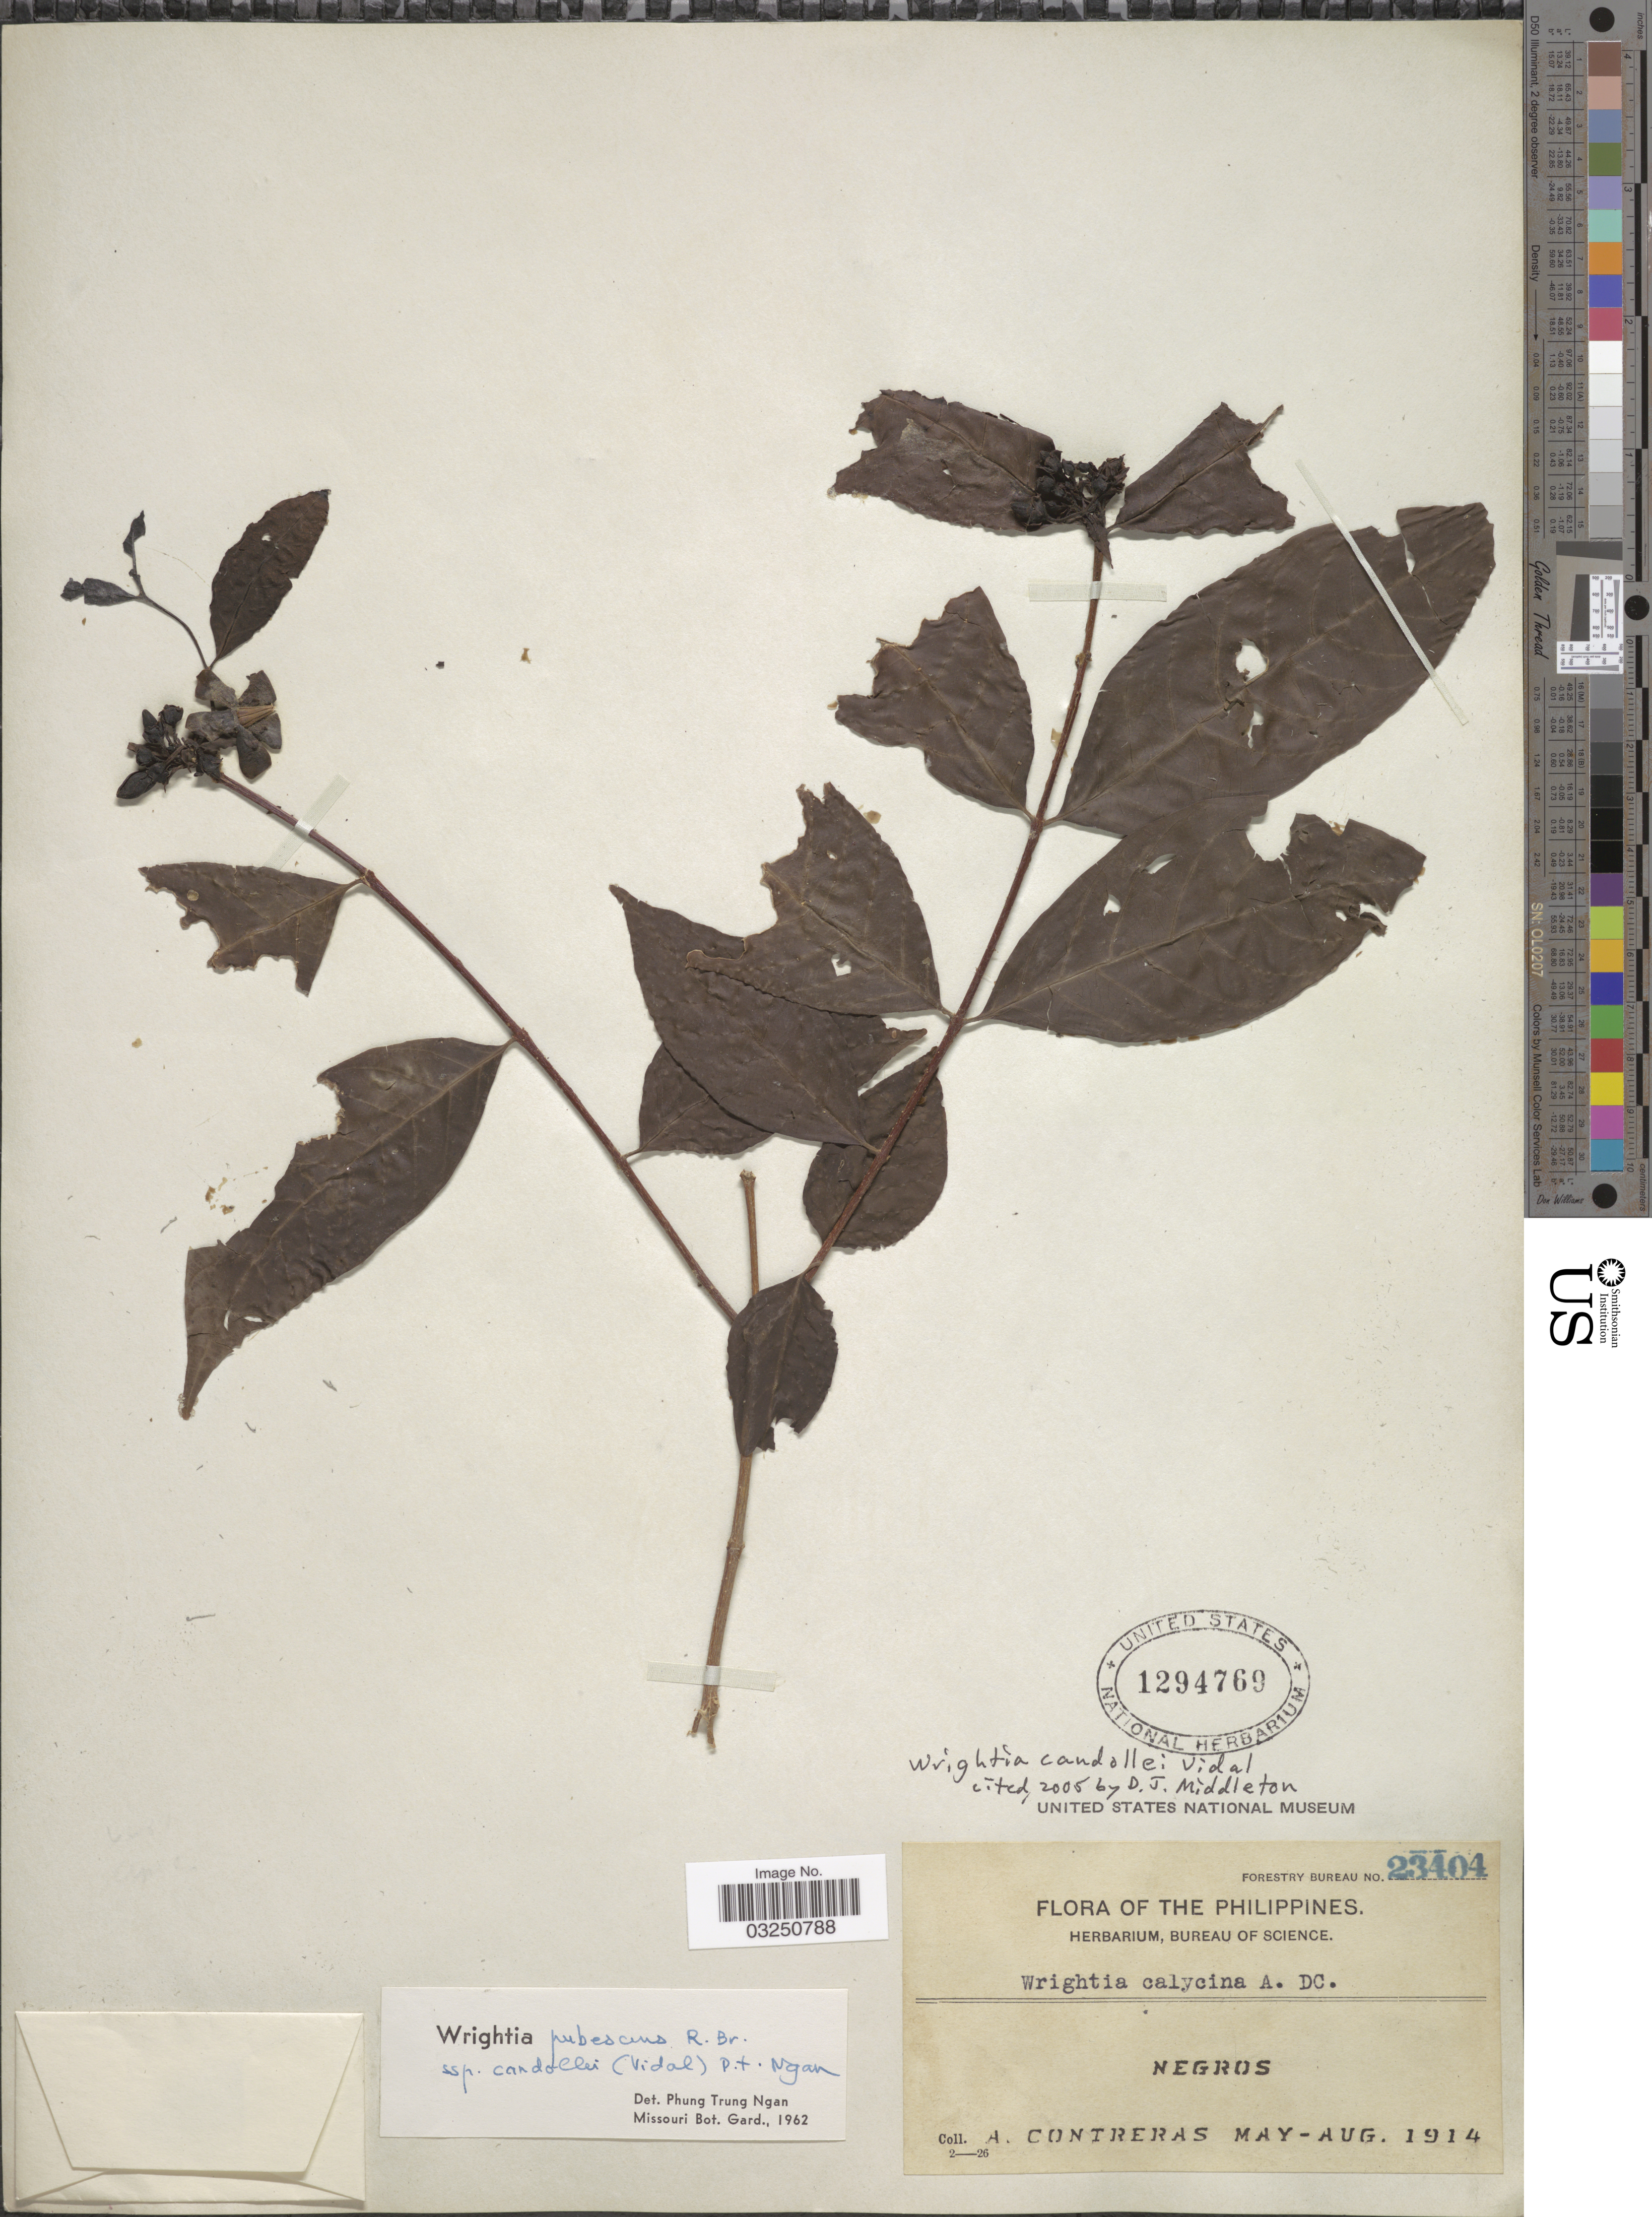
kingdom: Plantae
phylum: Tracheophyta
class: Magnoliopsida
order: Gentianales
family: Apocynaceae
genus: Wrightia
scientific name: Wrightia candollei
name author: Vidal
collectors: A. Contreras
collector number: Forestry Bureau 23404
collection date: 1914-05/1914-08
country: Philippines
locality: Negros.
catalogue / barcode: US 1294769